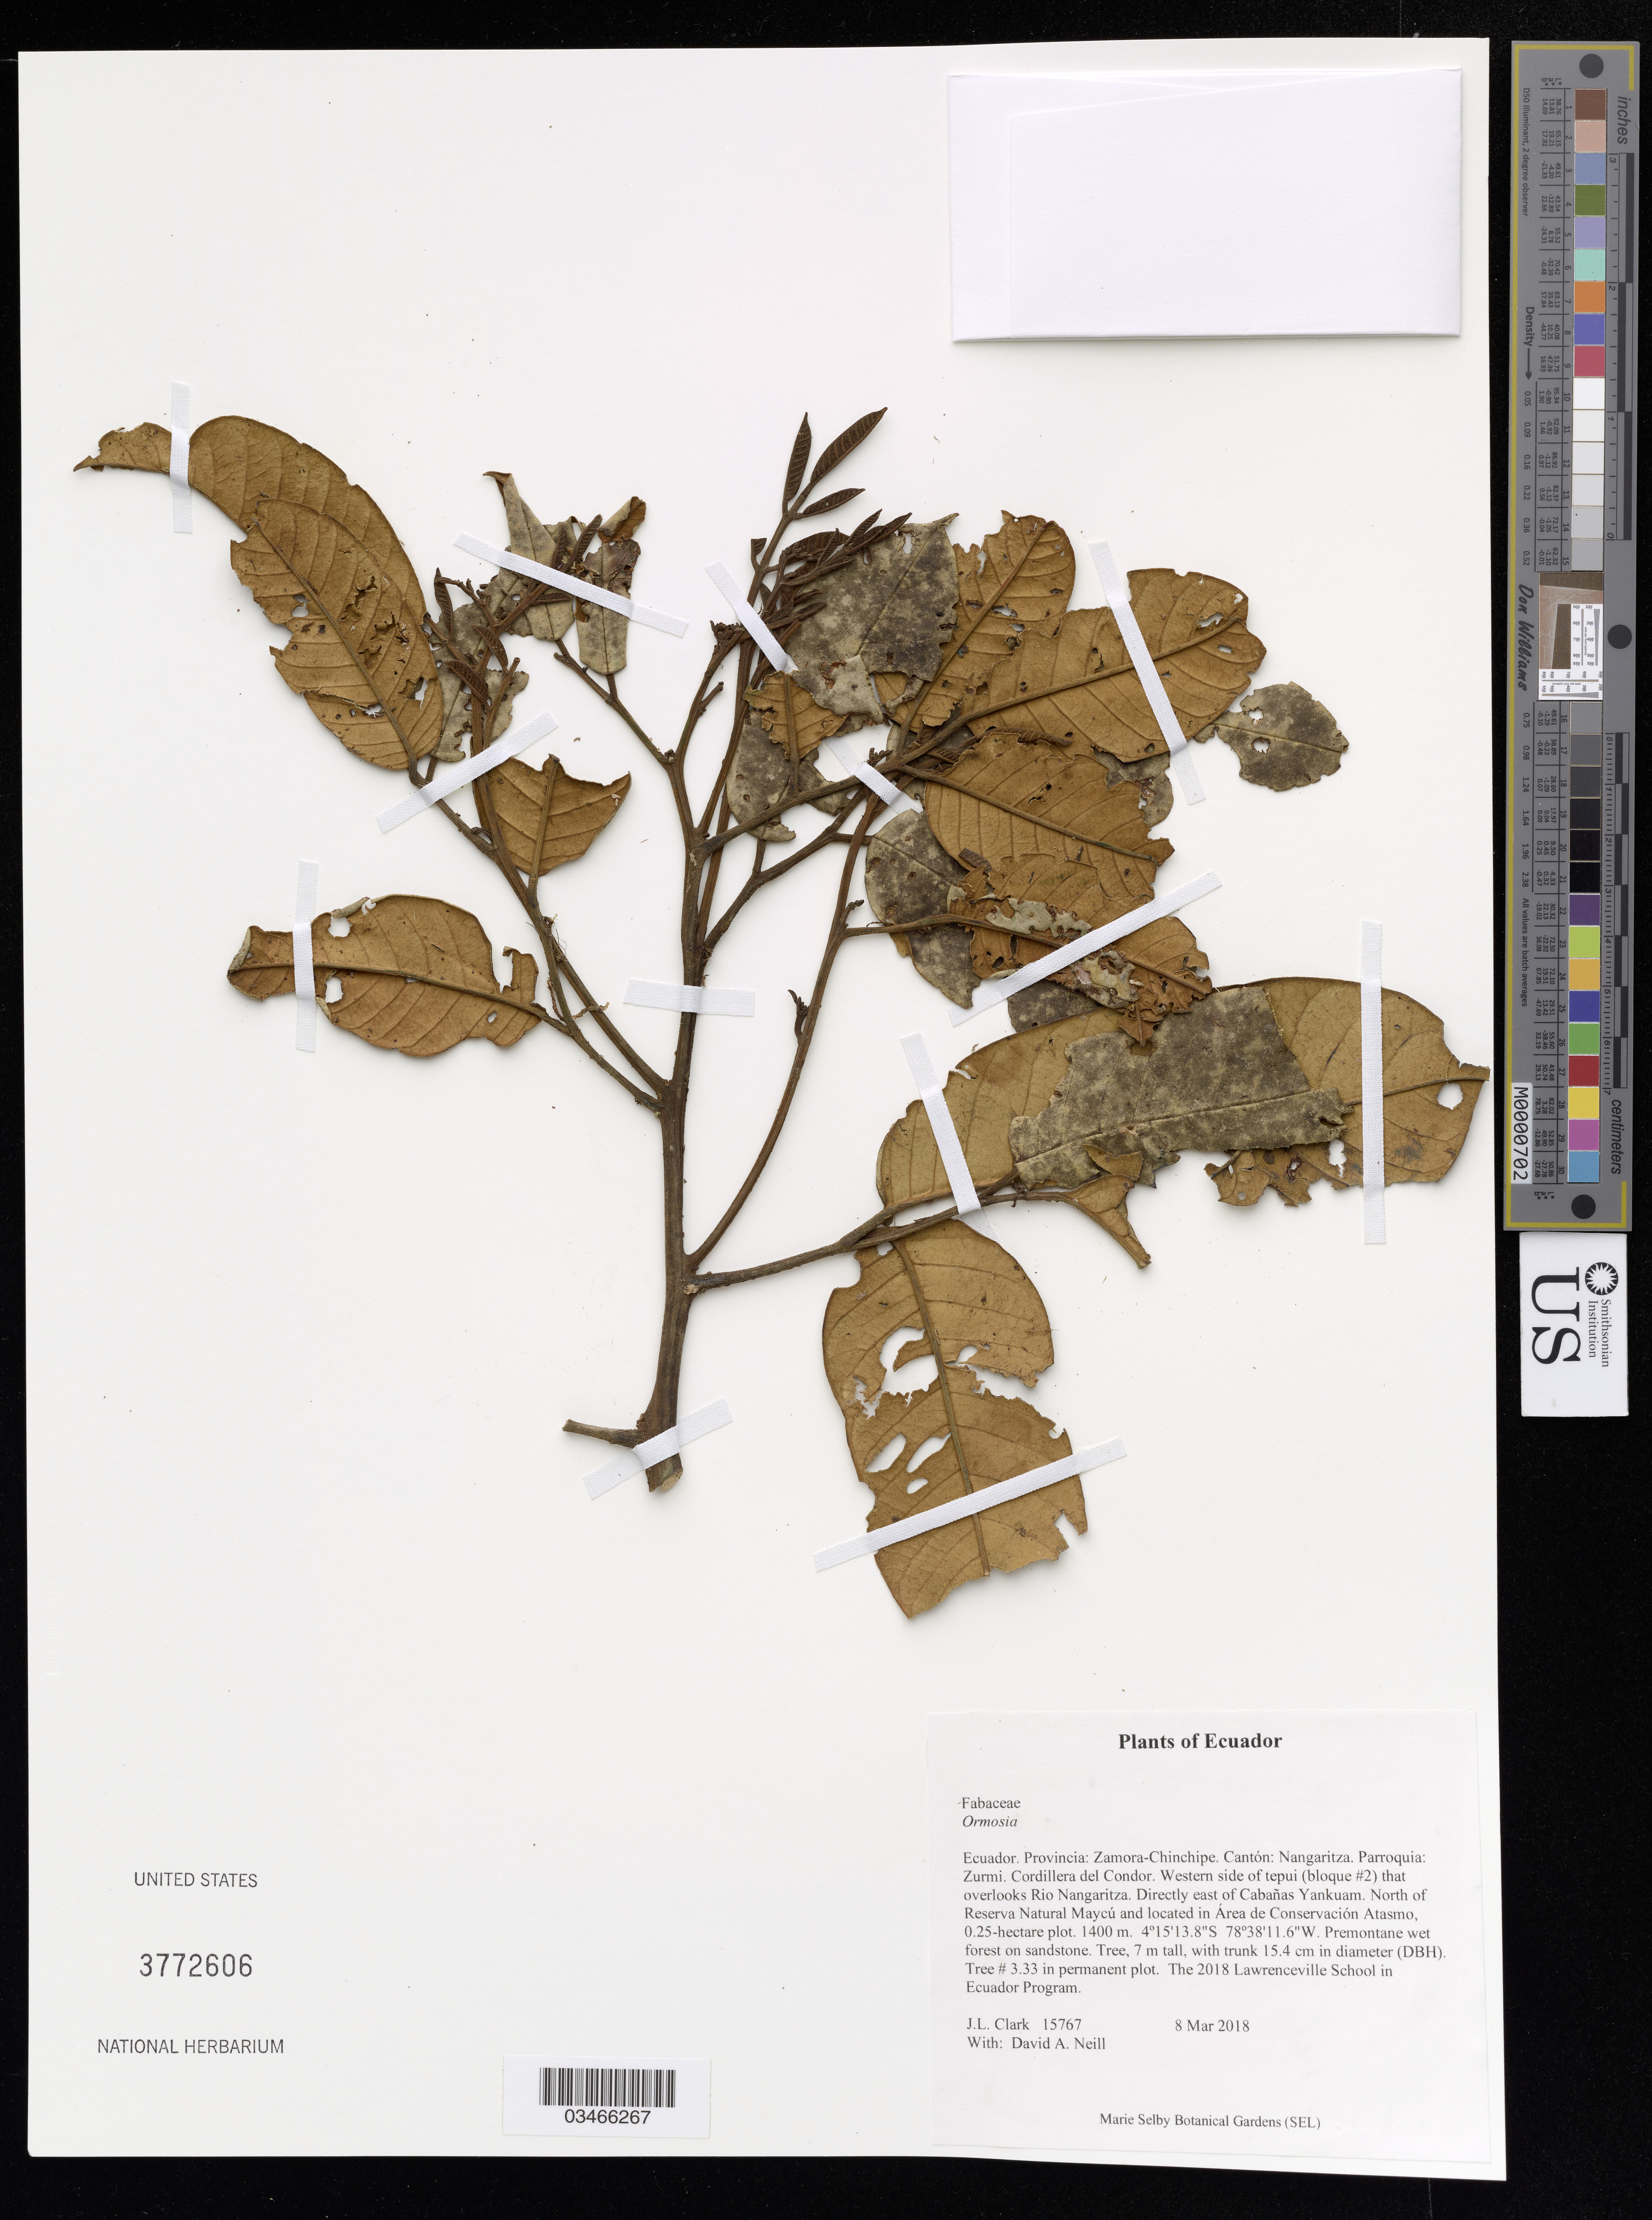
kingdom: Plantae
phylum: Tracheophyta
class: Magnoliopsida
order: Fabales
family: Fabaceae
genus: Ormosia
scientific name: Ormosia sp.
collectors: J. Clark & D. A. Neill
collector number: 15767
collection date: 2018-03-08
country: Ecuador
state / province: Zamora-Chinchipe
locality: Cantón: Nangaritza. Parroquia: Zurmi. Cordillera del Condor. Western side of tepui (bloque #2) that overlooks Rio Nangaritza. Directly east of Cabañas Yankuam. North of Reserva Natural Maycú and located in Área de Conservación Atasmo, 0.25-hectare plot.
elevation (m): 1400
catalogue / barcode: US 3772606